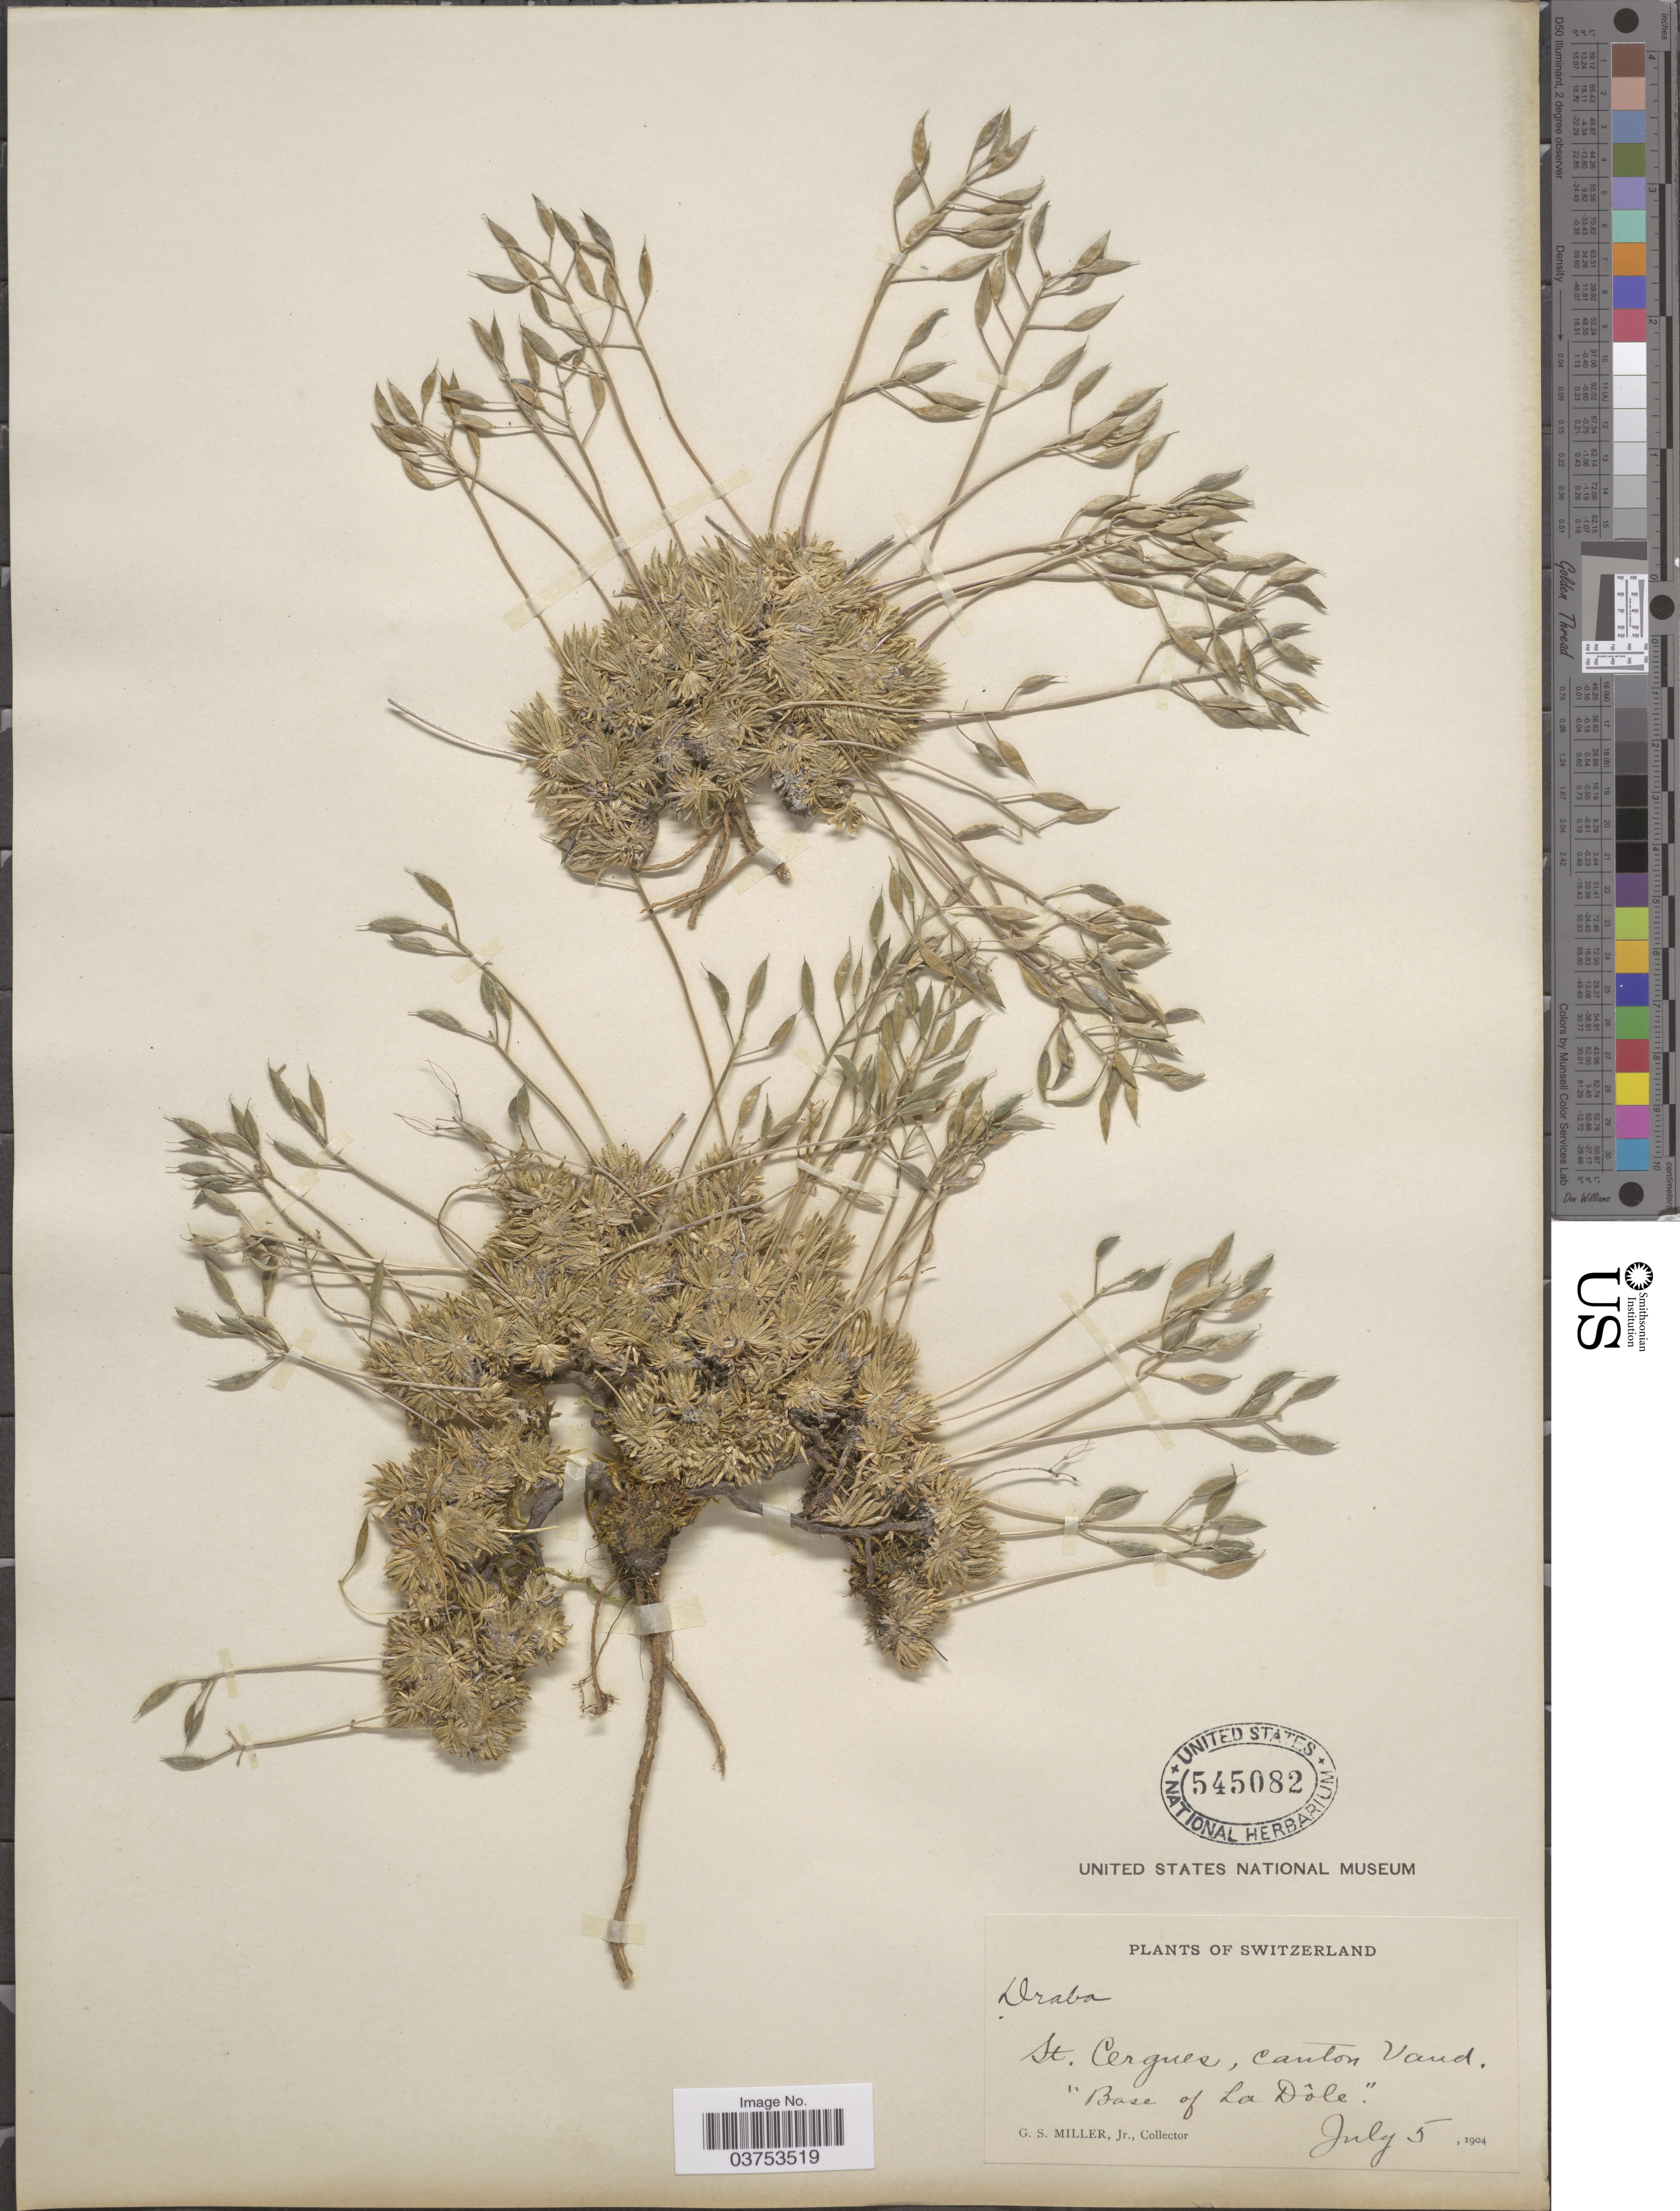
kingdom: Plantae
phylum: Tracheophyta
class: Magnoliopsida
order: Brassicales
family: Brassicaceae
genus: Draba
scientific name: Draba sp.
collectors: G. S. Miller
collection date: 1904-07-05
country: Switzerland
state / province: Vaud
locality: St. Cergues, Canton Vaud, "Base of La Dôle".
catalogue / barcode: US 545082